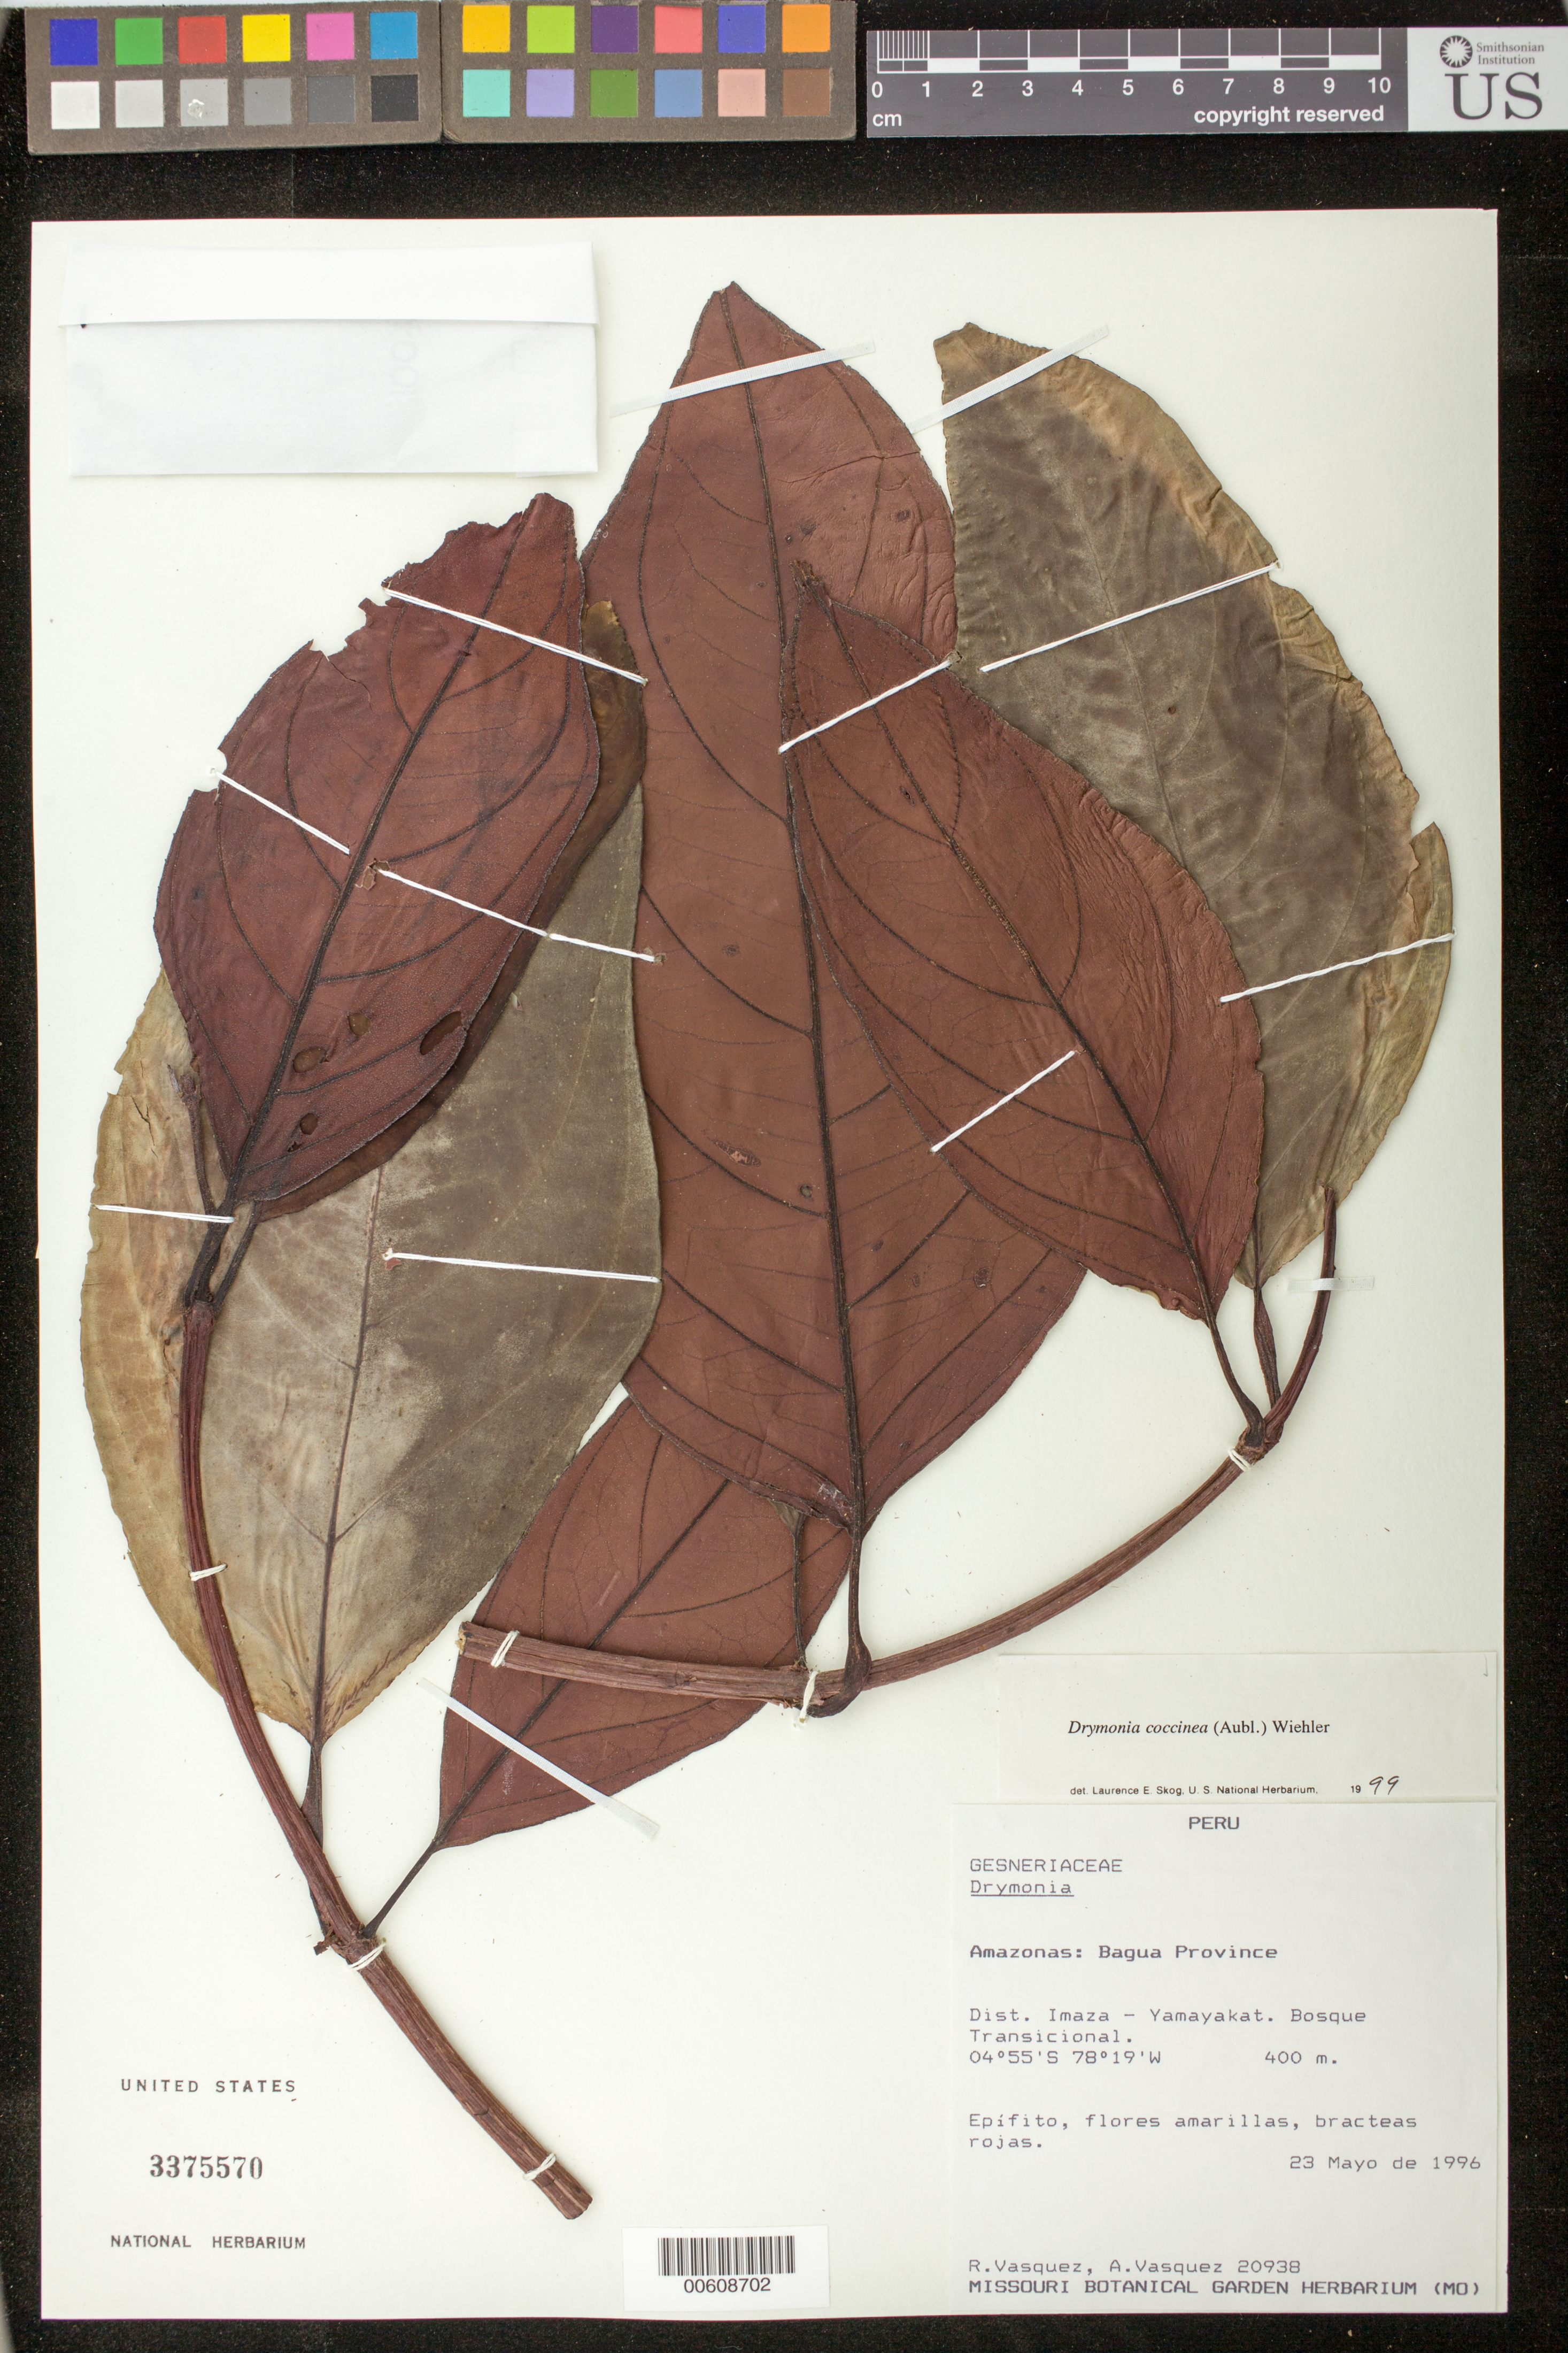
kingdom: Plantae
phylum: Tracheophyta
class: Magnoliopsida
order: Lamiales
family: Gesneriaceae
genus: Drymonia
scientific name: Drymonia coccinea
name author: (Aubl.) Wiehler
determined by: Skog, Laurence E.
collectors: R. Vásquez & A. Vasquez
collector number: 20938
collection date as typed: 23 May 1996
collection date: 1996-05-23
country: Peru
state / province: Amazonas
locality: Prov. Bagua, Dtto. Imaza; Yamayakat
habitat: Bosque transicional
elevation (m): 400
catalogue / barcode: US 3375570